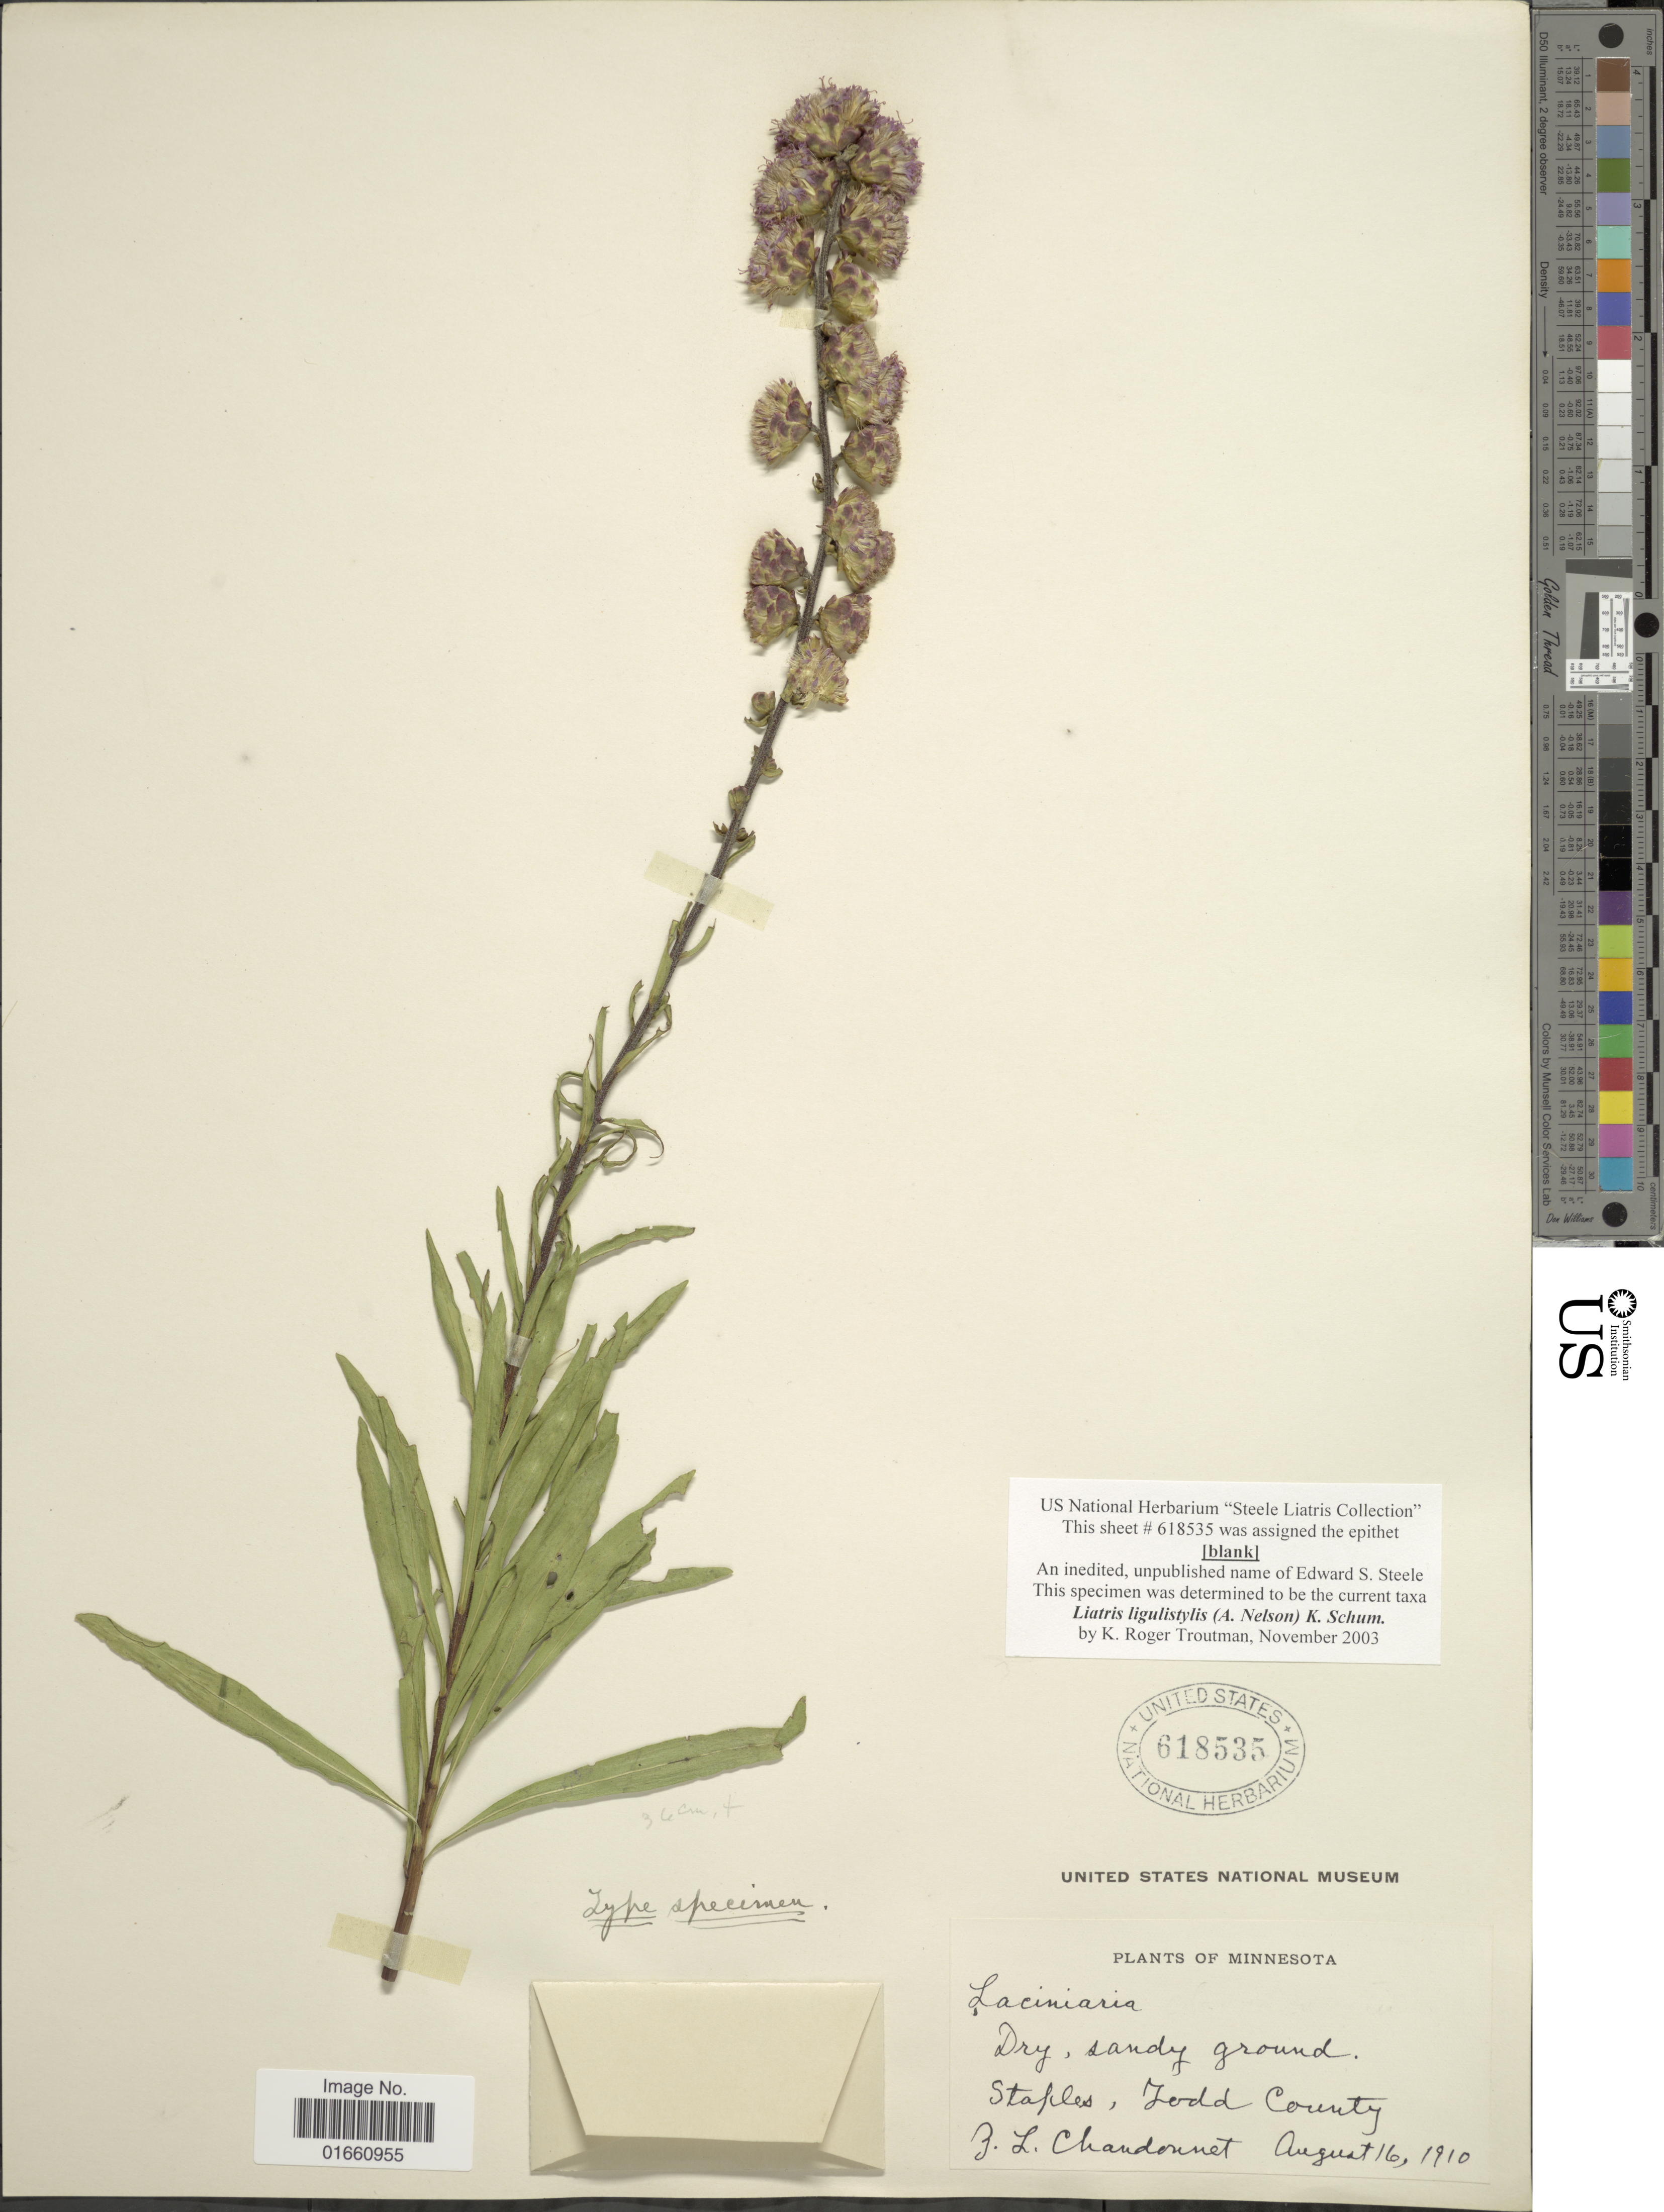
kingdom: Plantae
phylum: Tracheophyta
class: Magnoliopsida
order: Asterales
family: Asteraceae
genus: Liatris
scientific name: Liatris ligulistylis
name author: (A. Nelson) K. Schum.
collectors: Z. Chandonnet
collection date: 1910-08-16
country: United States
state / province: Minnesota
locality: Staples, Todd Co.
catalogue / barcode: US 618535